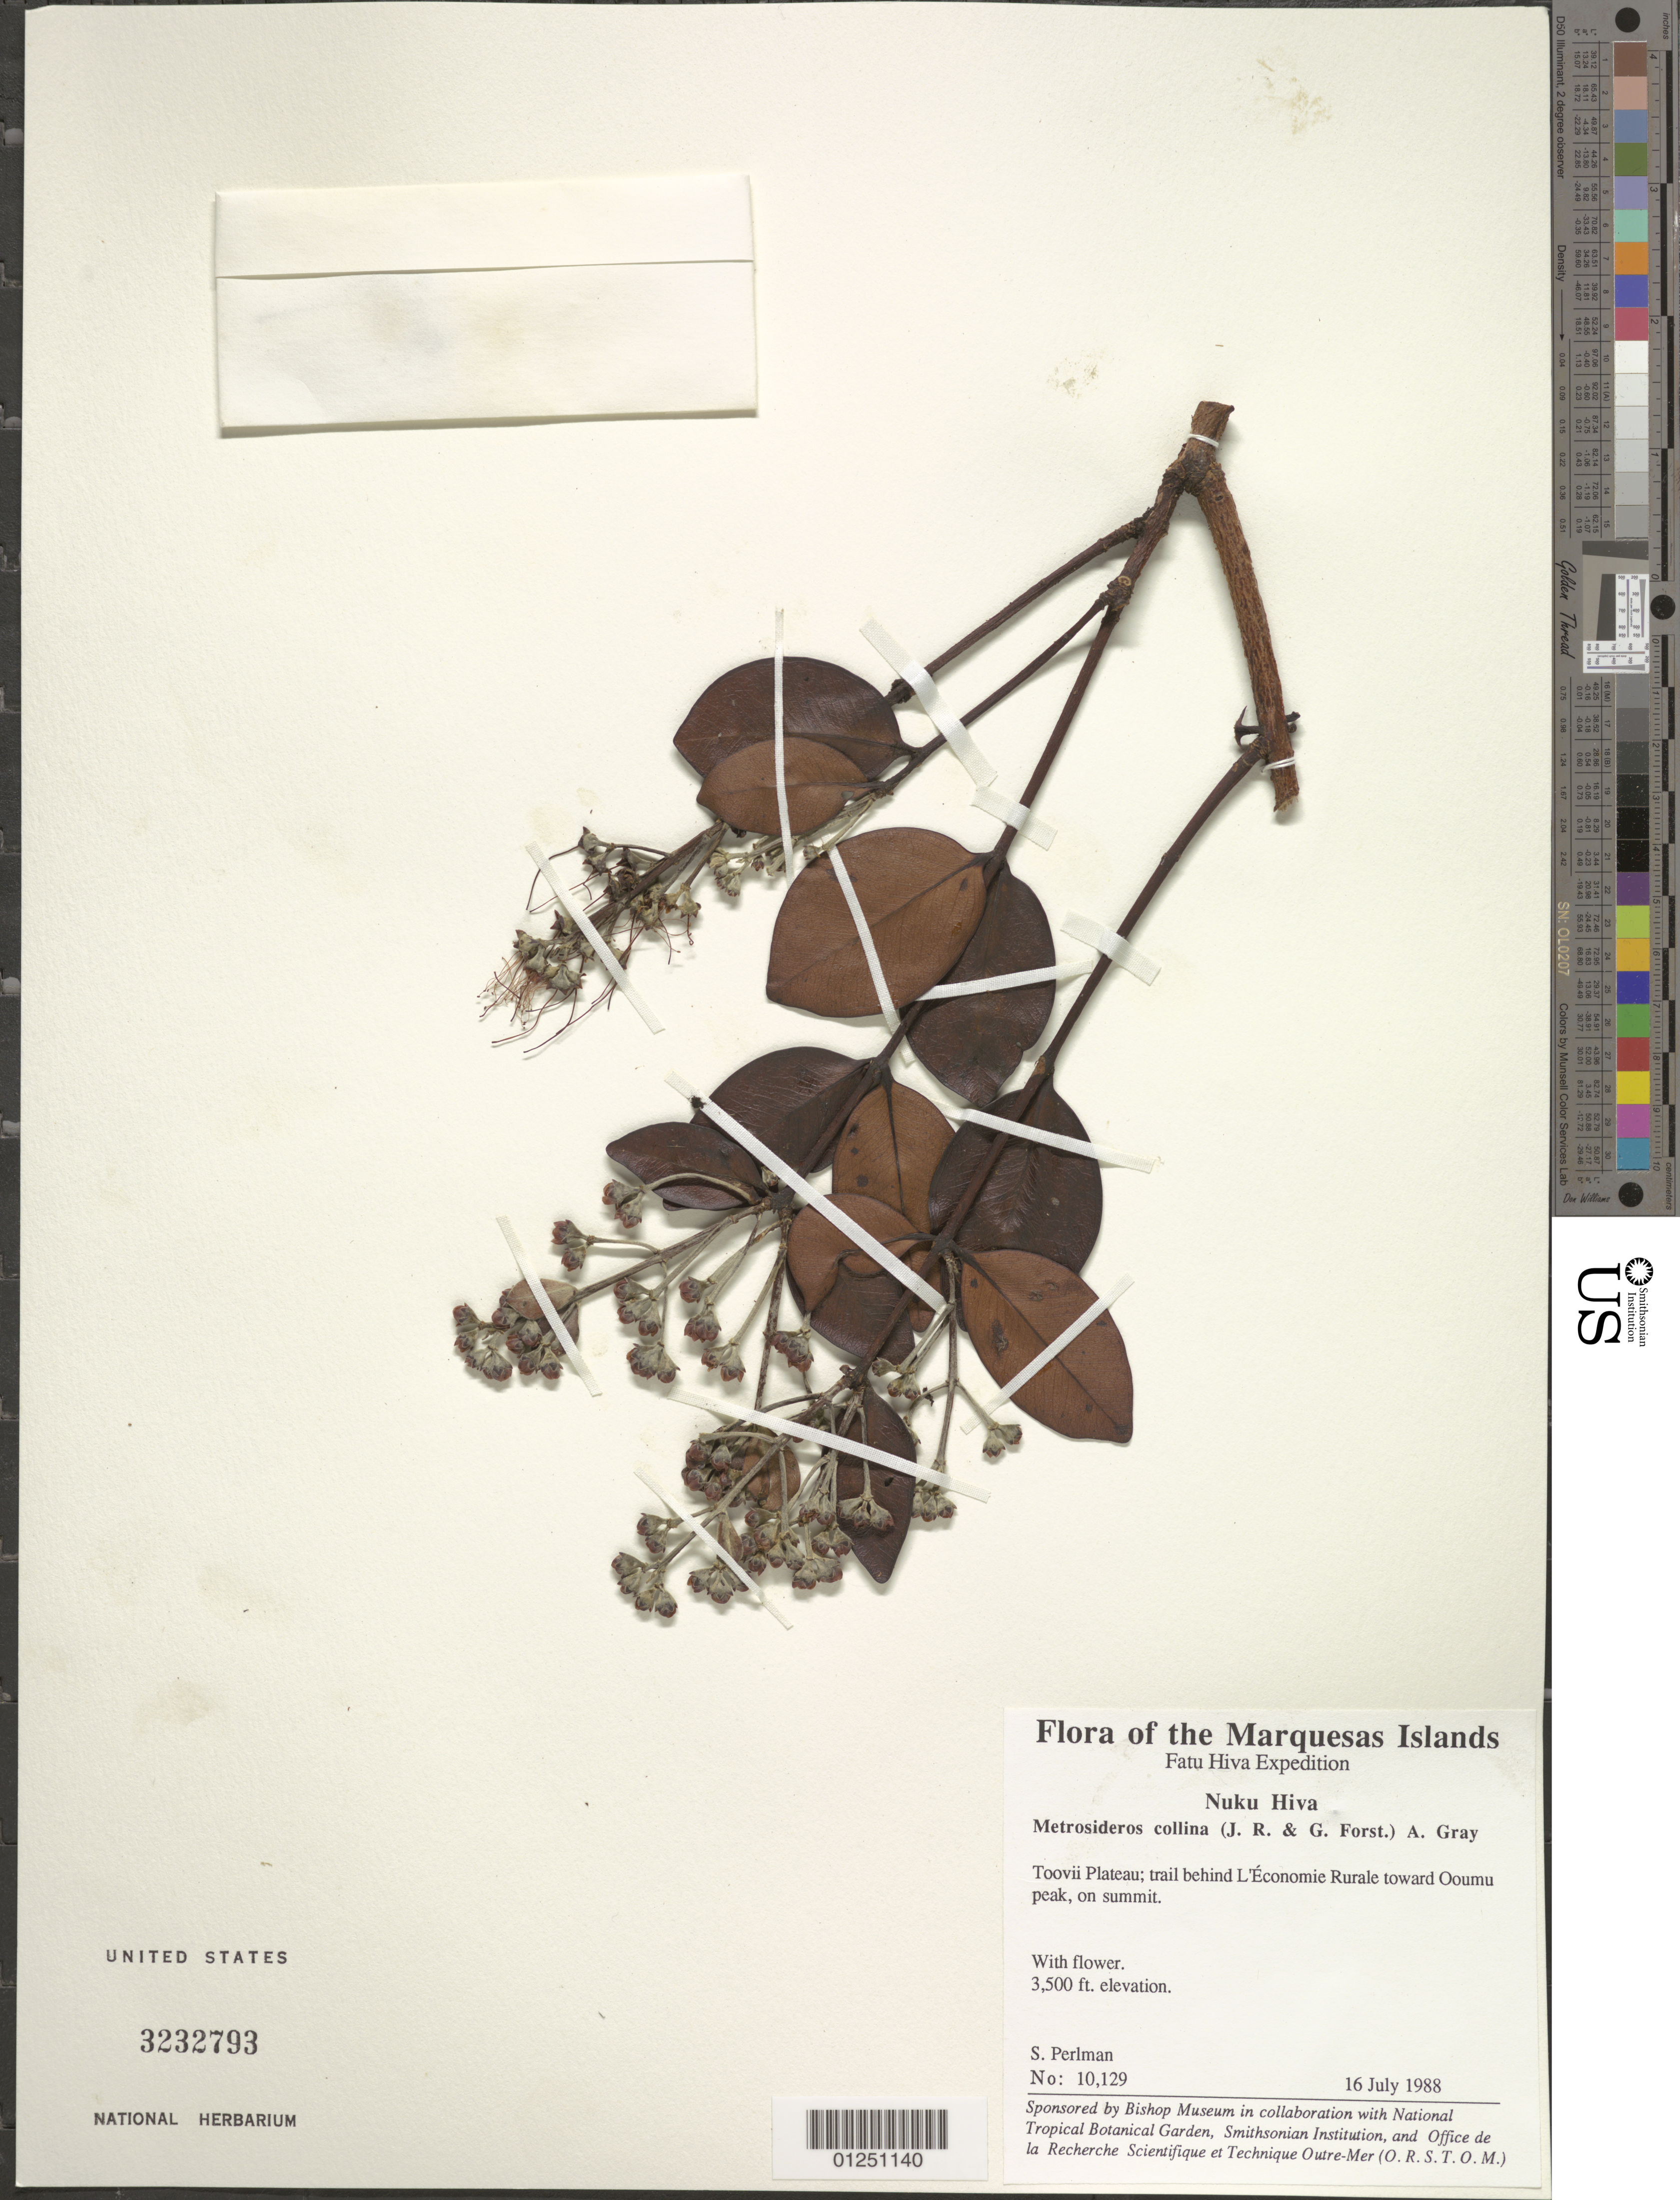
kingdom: Plantae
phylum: Tracheophyta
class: Magnoliopsida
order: Myrtales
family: Myrtaceae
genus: Metrosideros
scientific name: Metrosideros collina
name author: (J.R. Forst. & G. Forst.) A. Gray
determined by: Wagner, W. L., (BOT), Smithsonian Institution - National Museum of Natural History (UNITED STATES)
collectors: S. P. Perlman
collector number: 10129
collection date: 1988-07-16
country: French Polynesia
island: Nuku Hiva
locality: Toovii Plateau, trail behind l'Economie Rurale, toward Ooumu peak, on summit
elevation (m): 1067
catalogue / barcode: US 3232793